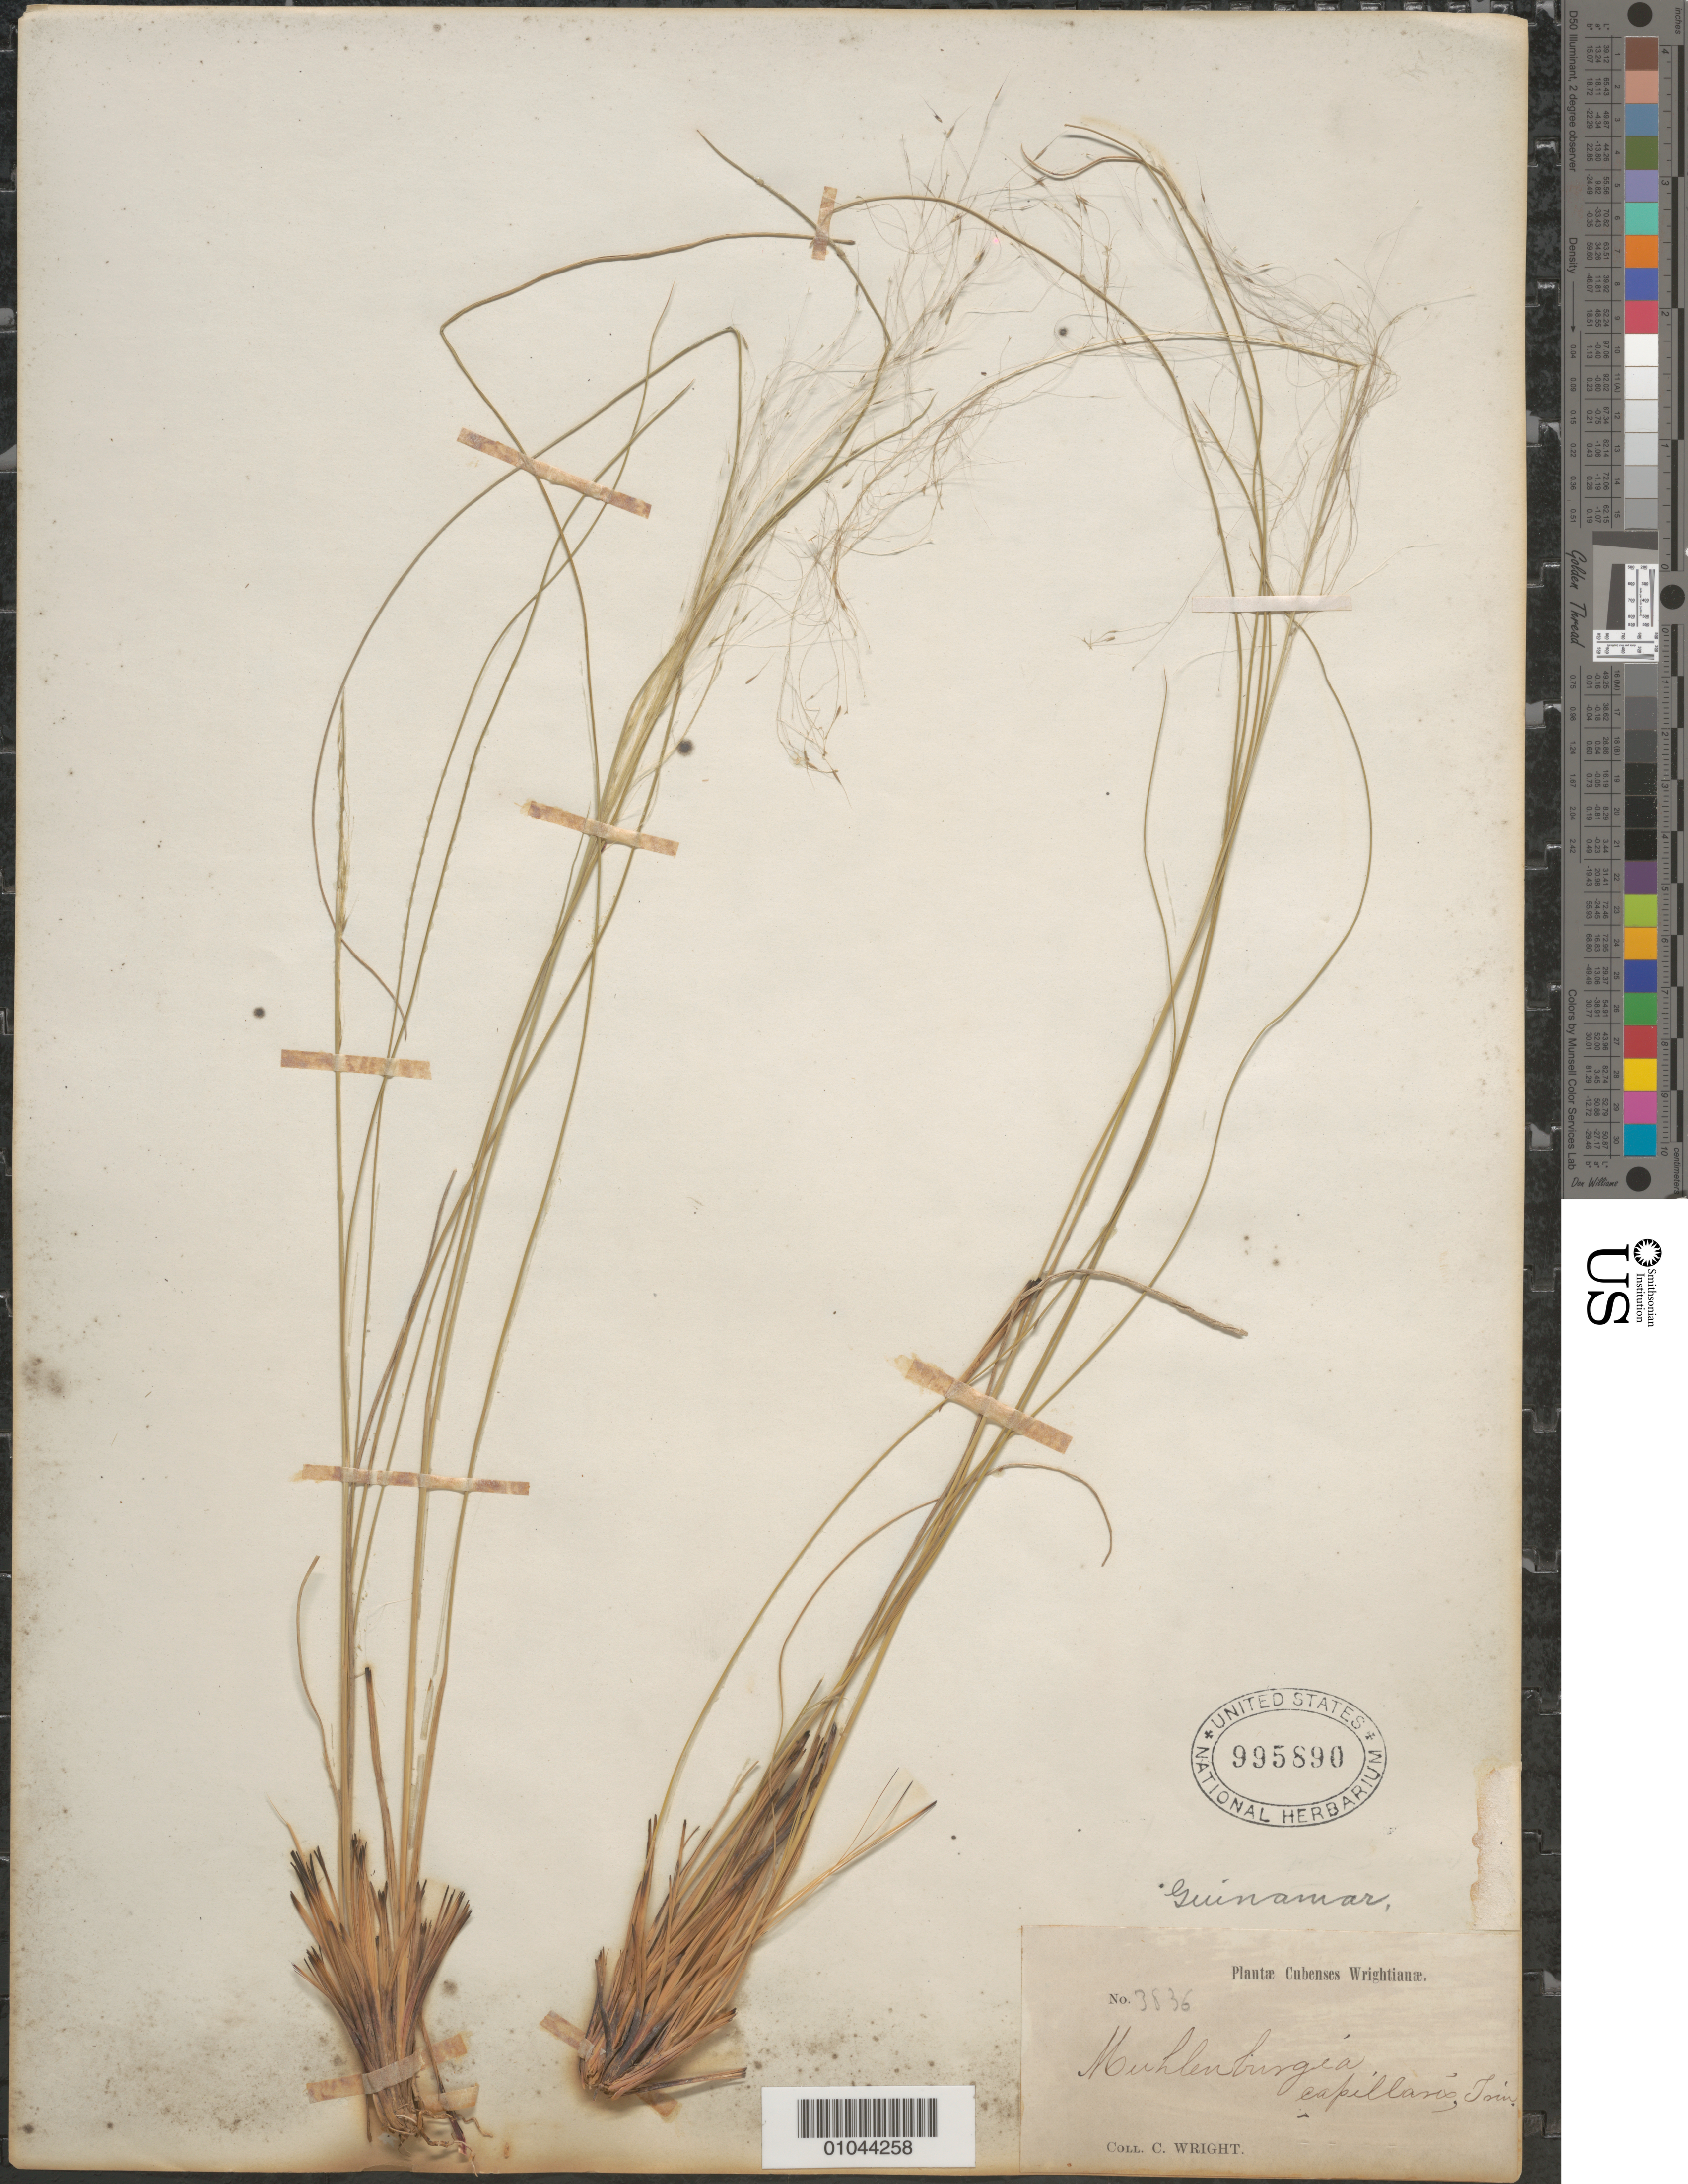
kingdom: Plantae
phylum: Tracheophyta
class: Liliopsida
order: Poales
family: Poaceae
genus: Muhlenbergia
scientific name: Muhlenbergia capillaris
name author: (Lam.) Trin.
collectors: C. Wright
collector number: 3836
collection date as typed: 1800 to 1899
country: Cuba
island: Cuba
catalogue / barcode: US 995890